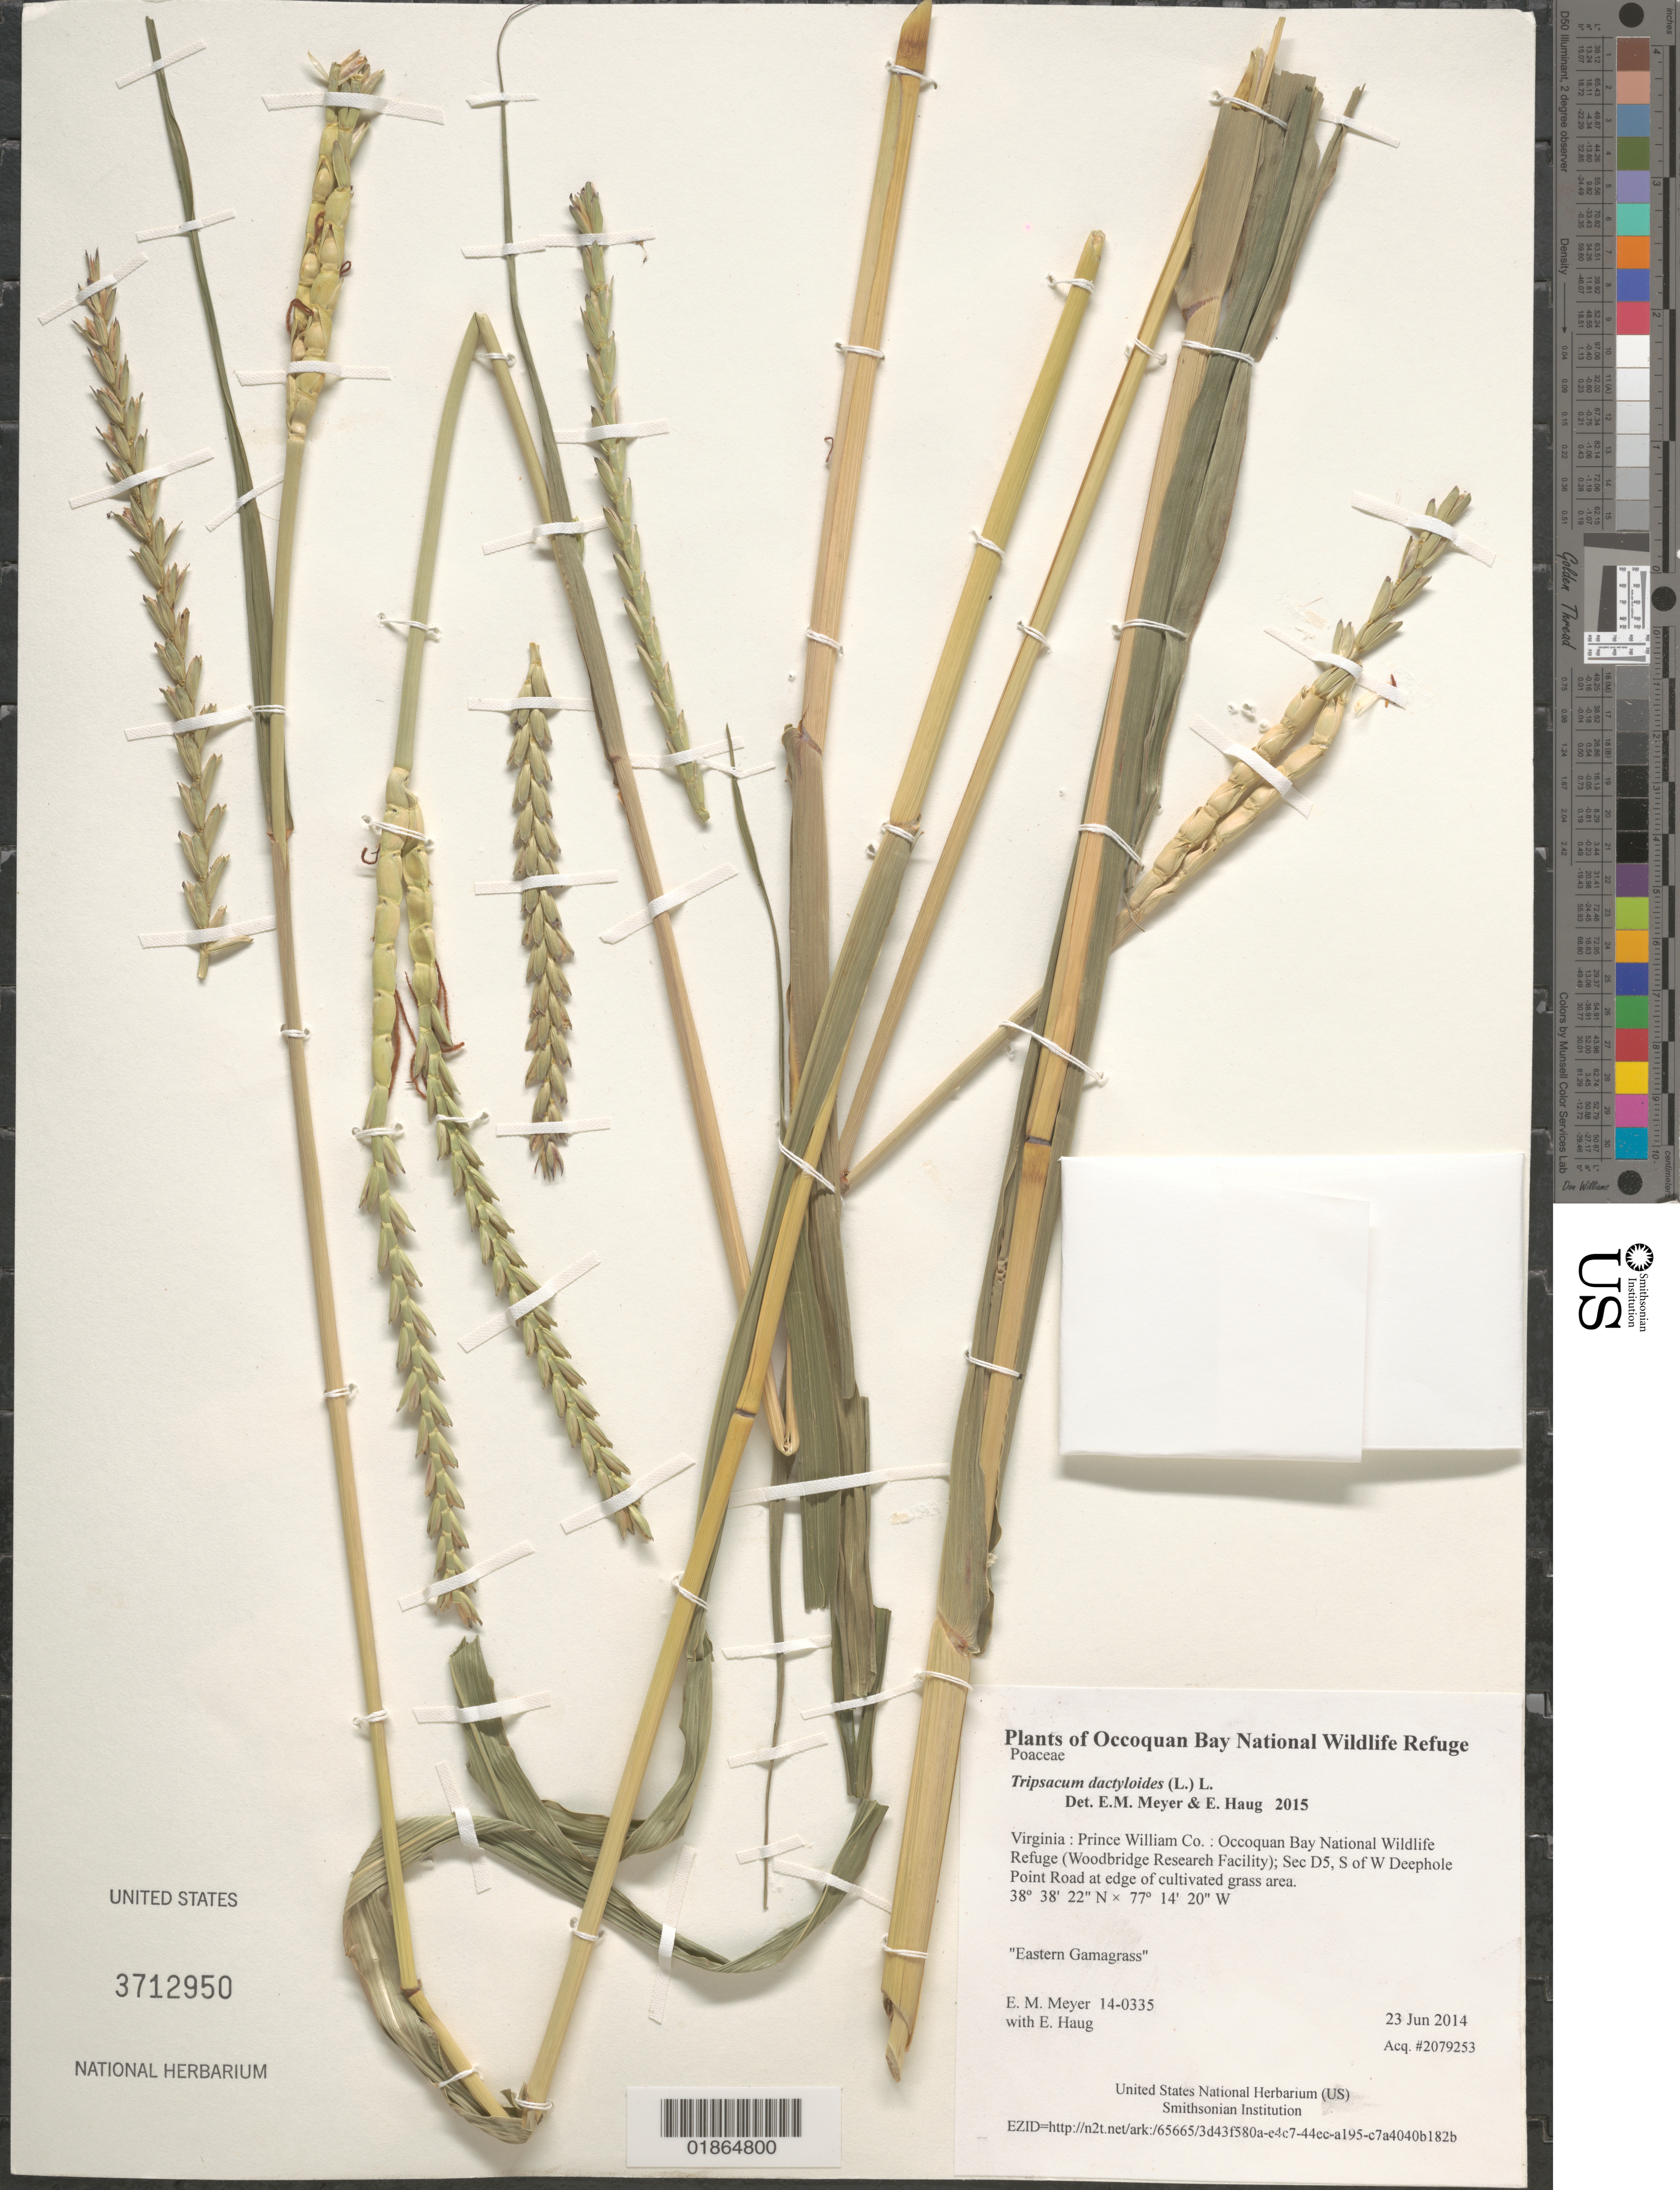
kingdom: Plantae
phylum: Tracheophyta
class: Liliopsida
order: Poales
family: Poaceae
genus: Tripsacum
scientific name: Tripsacum dactyloides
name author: (L.) L.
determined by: Meyer, E. M.; Haug, E.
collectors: E. M. Meyer & E. Haug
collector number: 14-0335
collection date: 2014-06-23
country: United States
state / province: Virginia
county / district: Prince William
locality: Occoquan Bay National Wildlife Refuge (Woodbridge Research Facility); Sec D5, S of W Deephole Point Road at edge of cultivated grass area.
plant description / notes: Eastern Gamagrass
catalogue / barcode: US 3712950